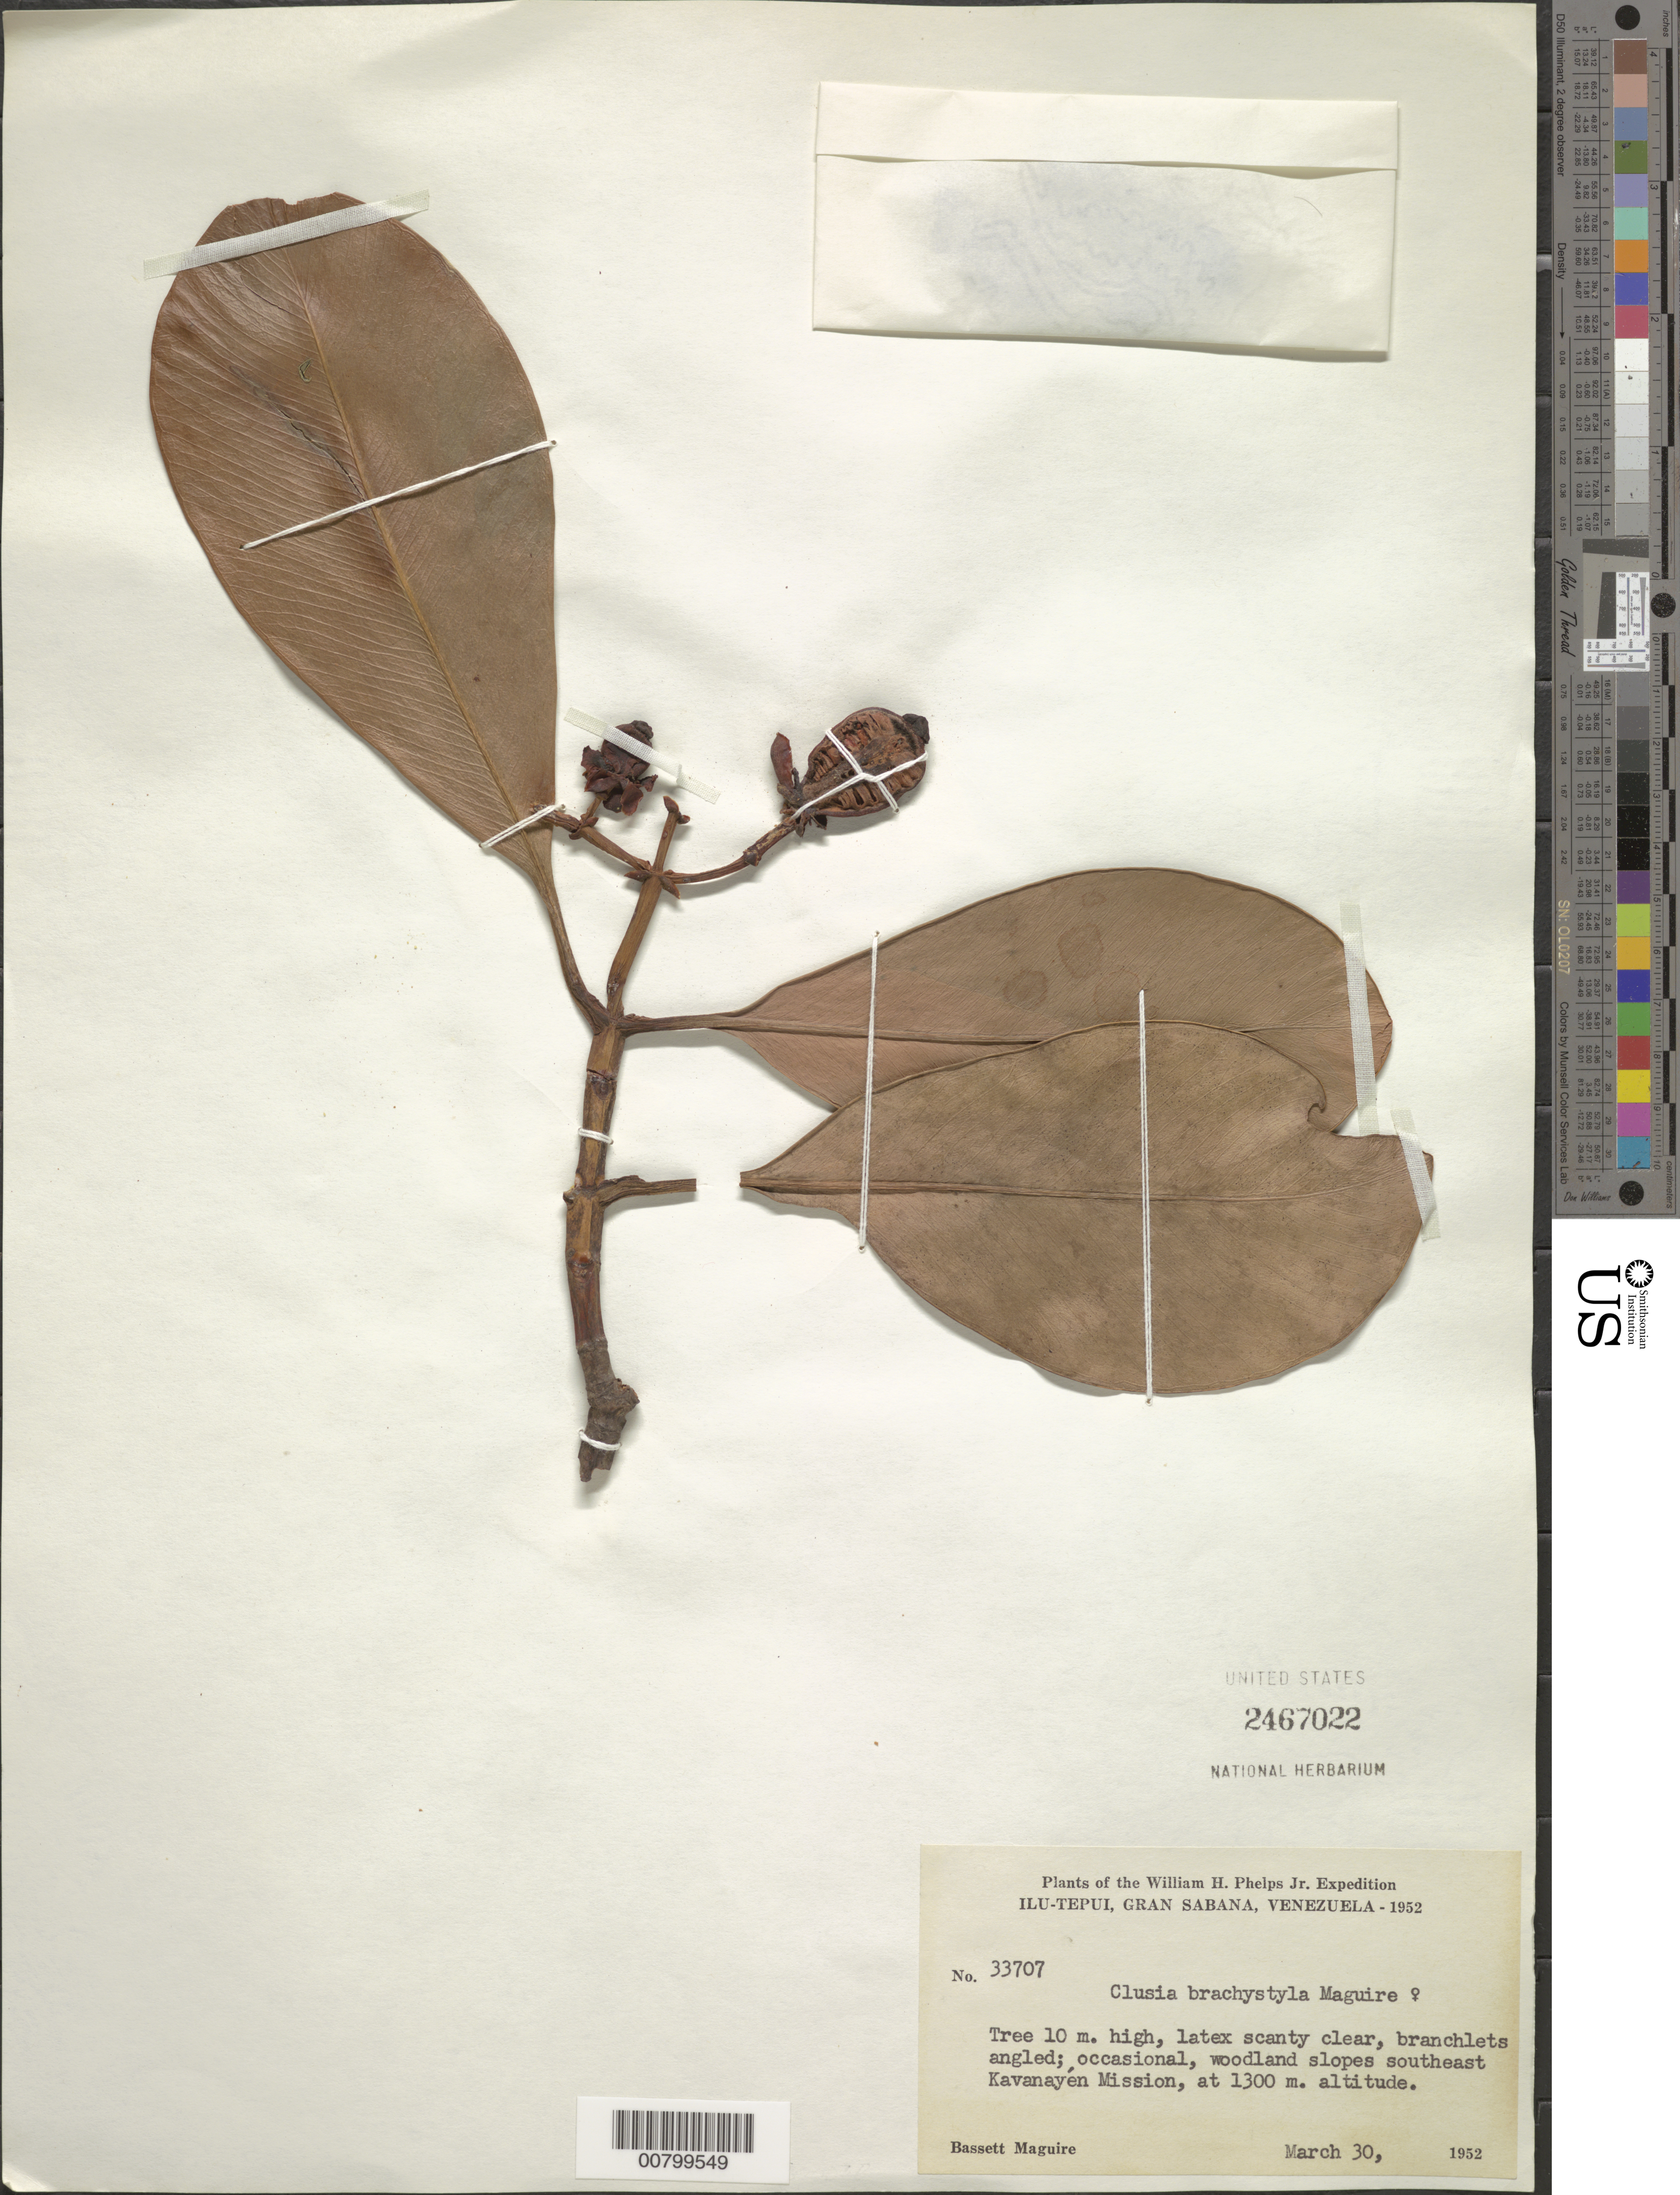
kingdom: Plantae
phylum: Tracheophyta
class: Magnoliopsida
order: Malpighiales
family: Clusiaceae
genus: Clusia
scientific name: Clusia brachystyla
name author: Maguire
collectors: B. Maguire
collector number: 33707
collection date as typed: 30-Mar-52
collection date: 1952-03-30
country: Venezuela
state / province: Bolívar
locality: Gran Sabana, Ilu-tepuí, Kavanayén Mission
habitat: Woodland slopes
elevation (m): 1300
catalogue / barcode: US 2467022